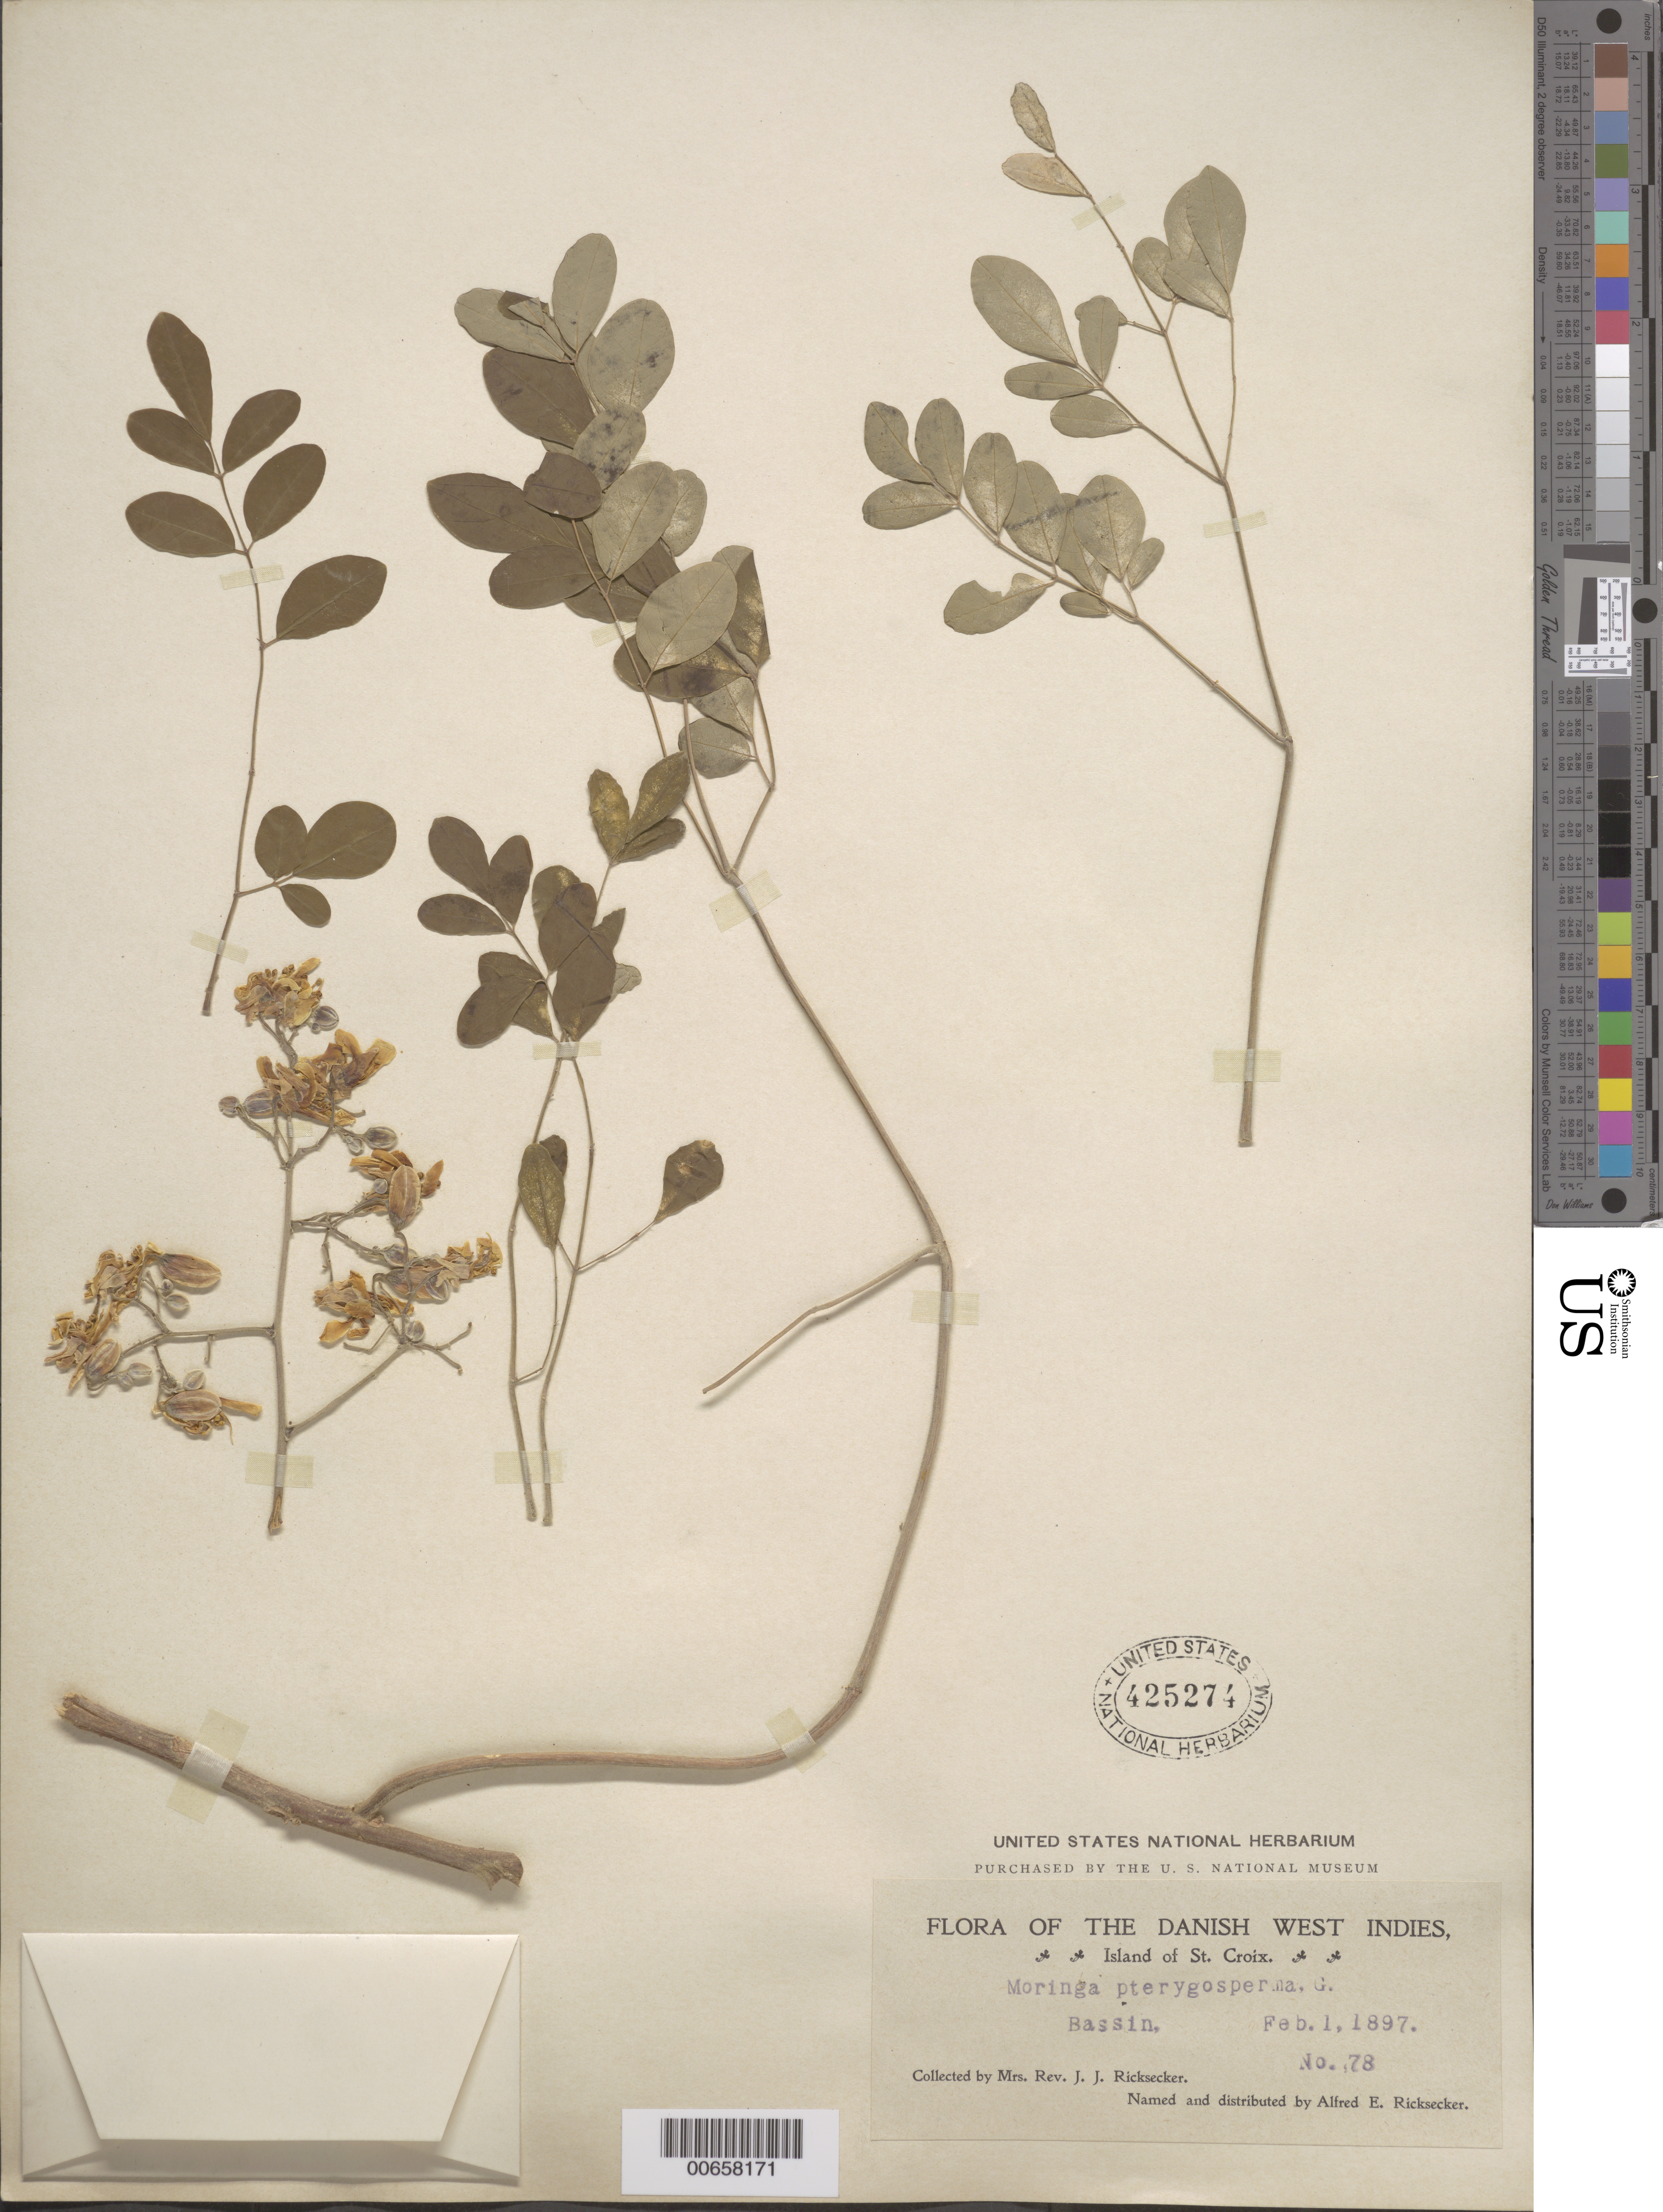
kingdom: Plantae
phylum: Tracheophyta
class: Magnoliopsida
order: Brassicales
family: Moringaceae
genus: Moringa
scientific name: Moringa pterygosperma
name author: Gaertn.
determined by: Ricksecker, A. E.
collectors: Mrs. J. J. Ricksecker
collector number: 78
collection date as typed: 01 Feb 1897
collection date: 1897-02-01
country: U.S. Virgin Islands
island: St. Croix Island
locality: Bassin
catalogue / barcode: US 425274